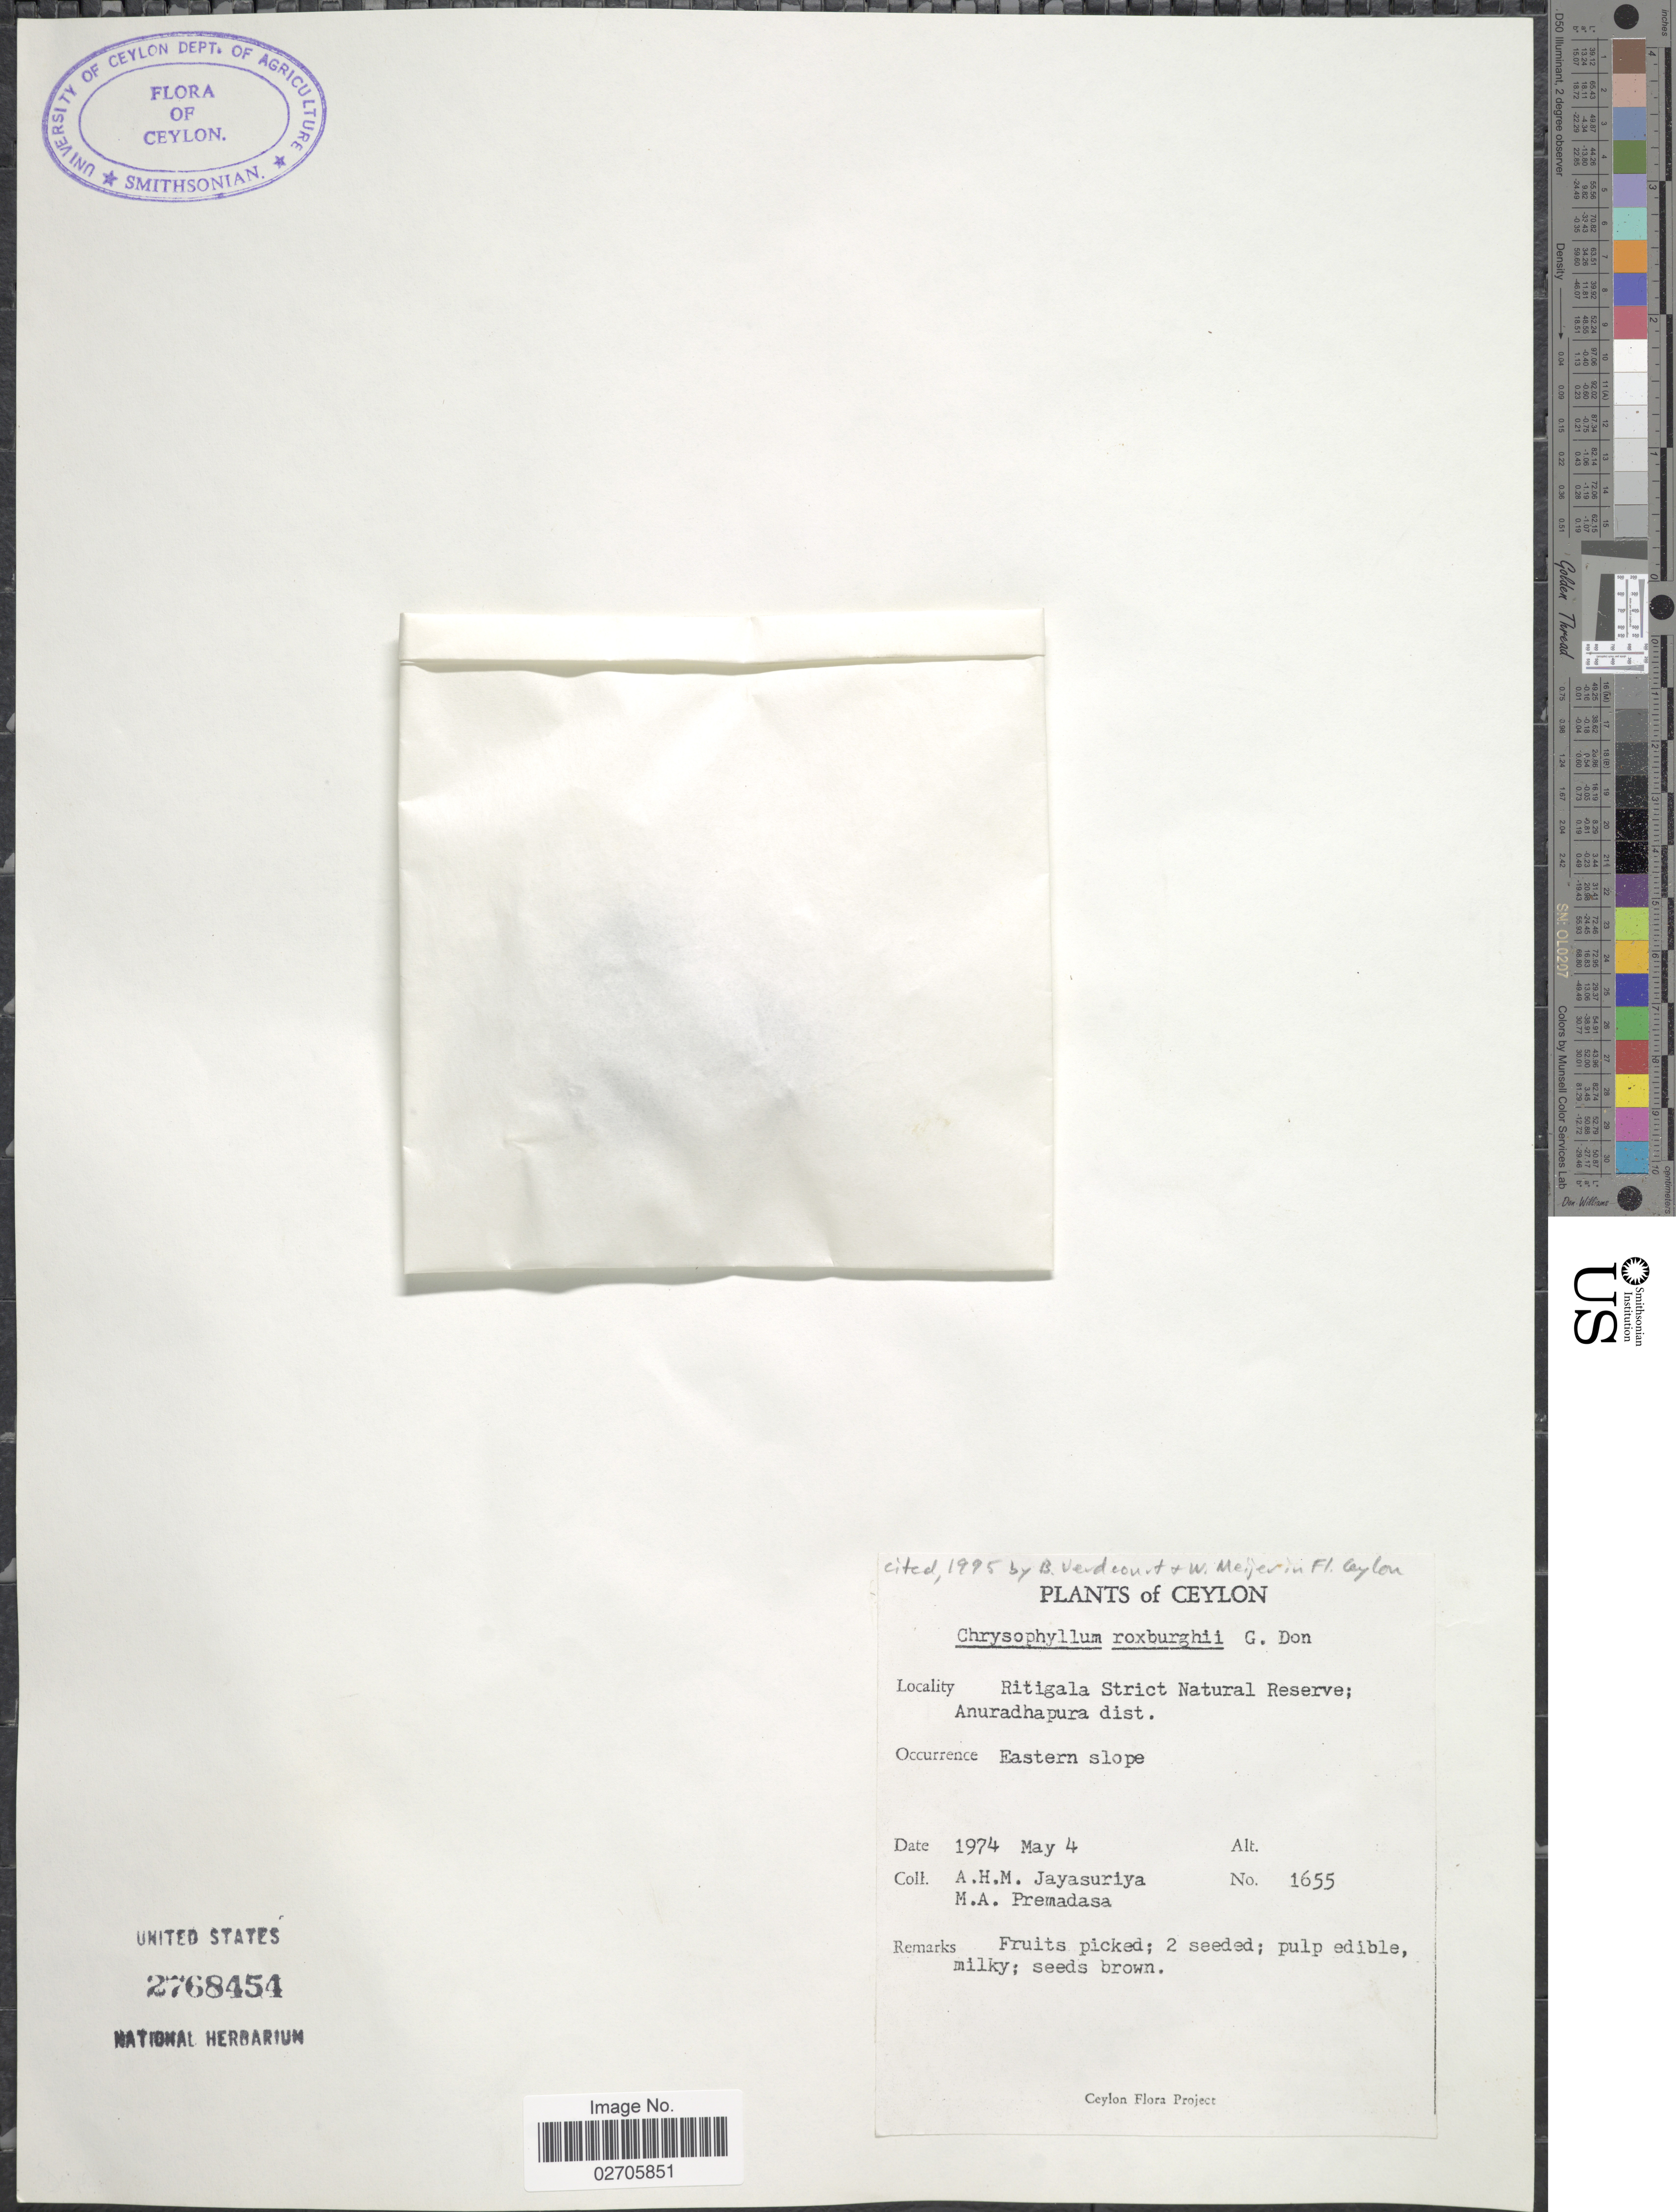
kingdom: Plantae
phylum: Tracheophyta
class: Magnoliopsida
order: Ericales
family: Sapotaceae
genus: Chrysophyllum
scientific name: Chrysophyllum roxburghii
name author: G. Don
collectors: A. H. Jayasuriya & M. Premadasa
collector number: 1655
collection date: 1974-05-04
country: Sri Lanka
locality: Ceylon, Ritigala Strict Natural Reserve Anuradhapura Distr, Eastern slope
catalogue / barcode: US 2768454